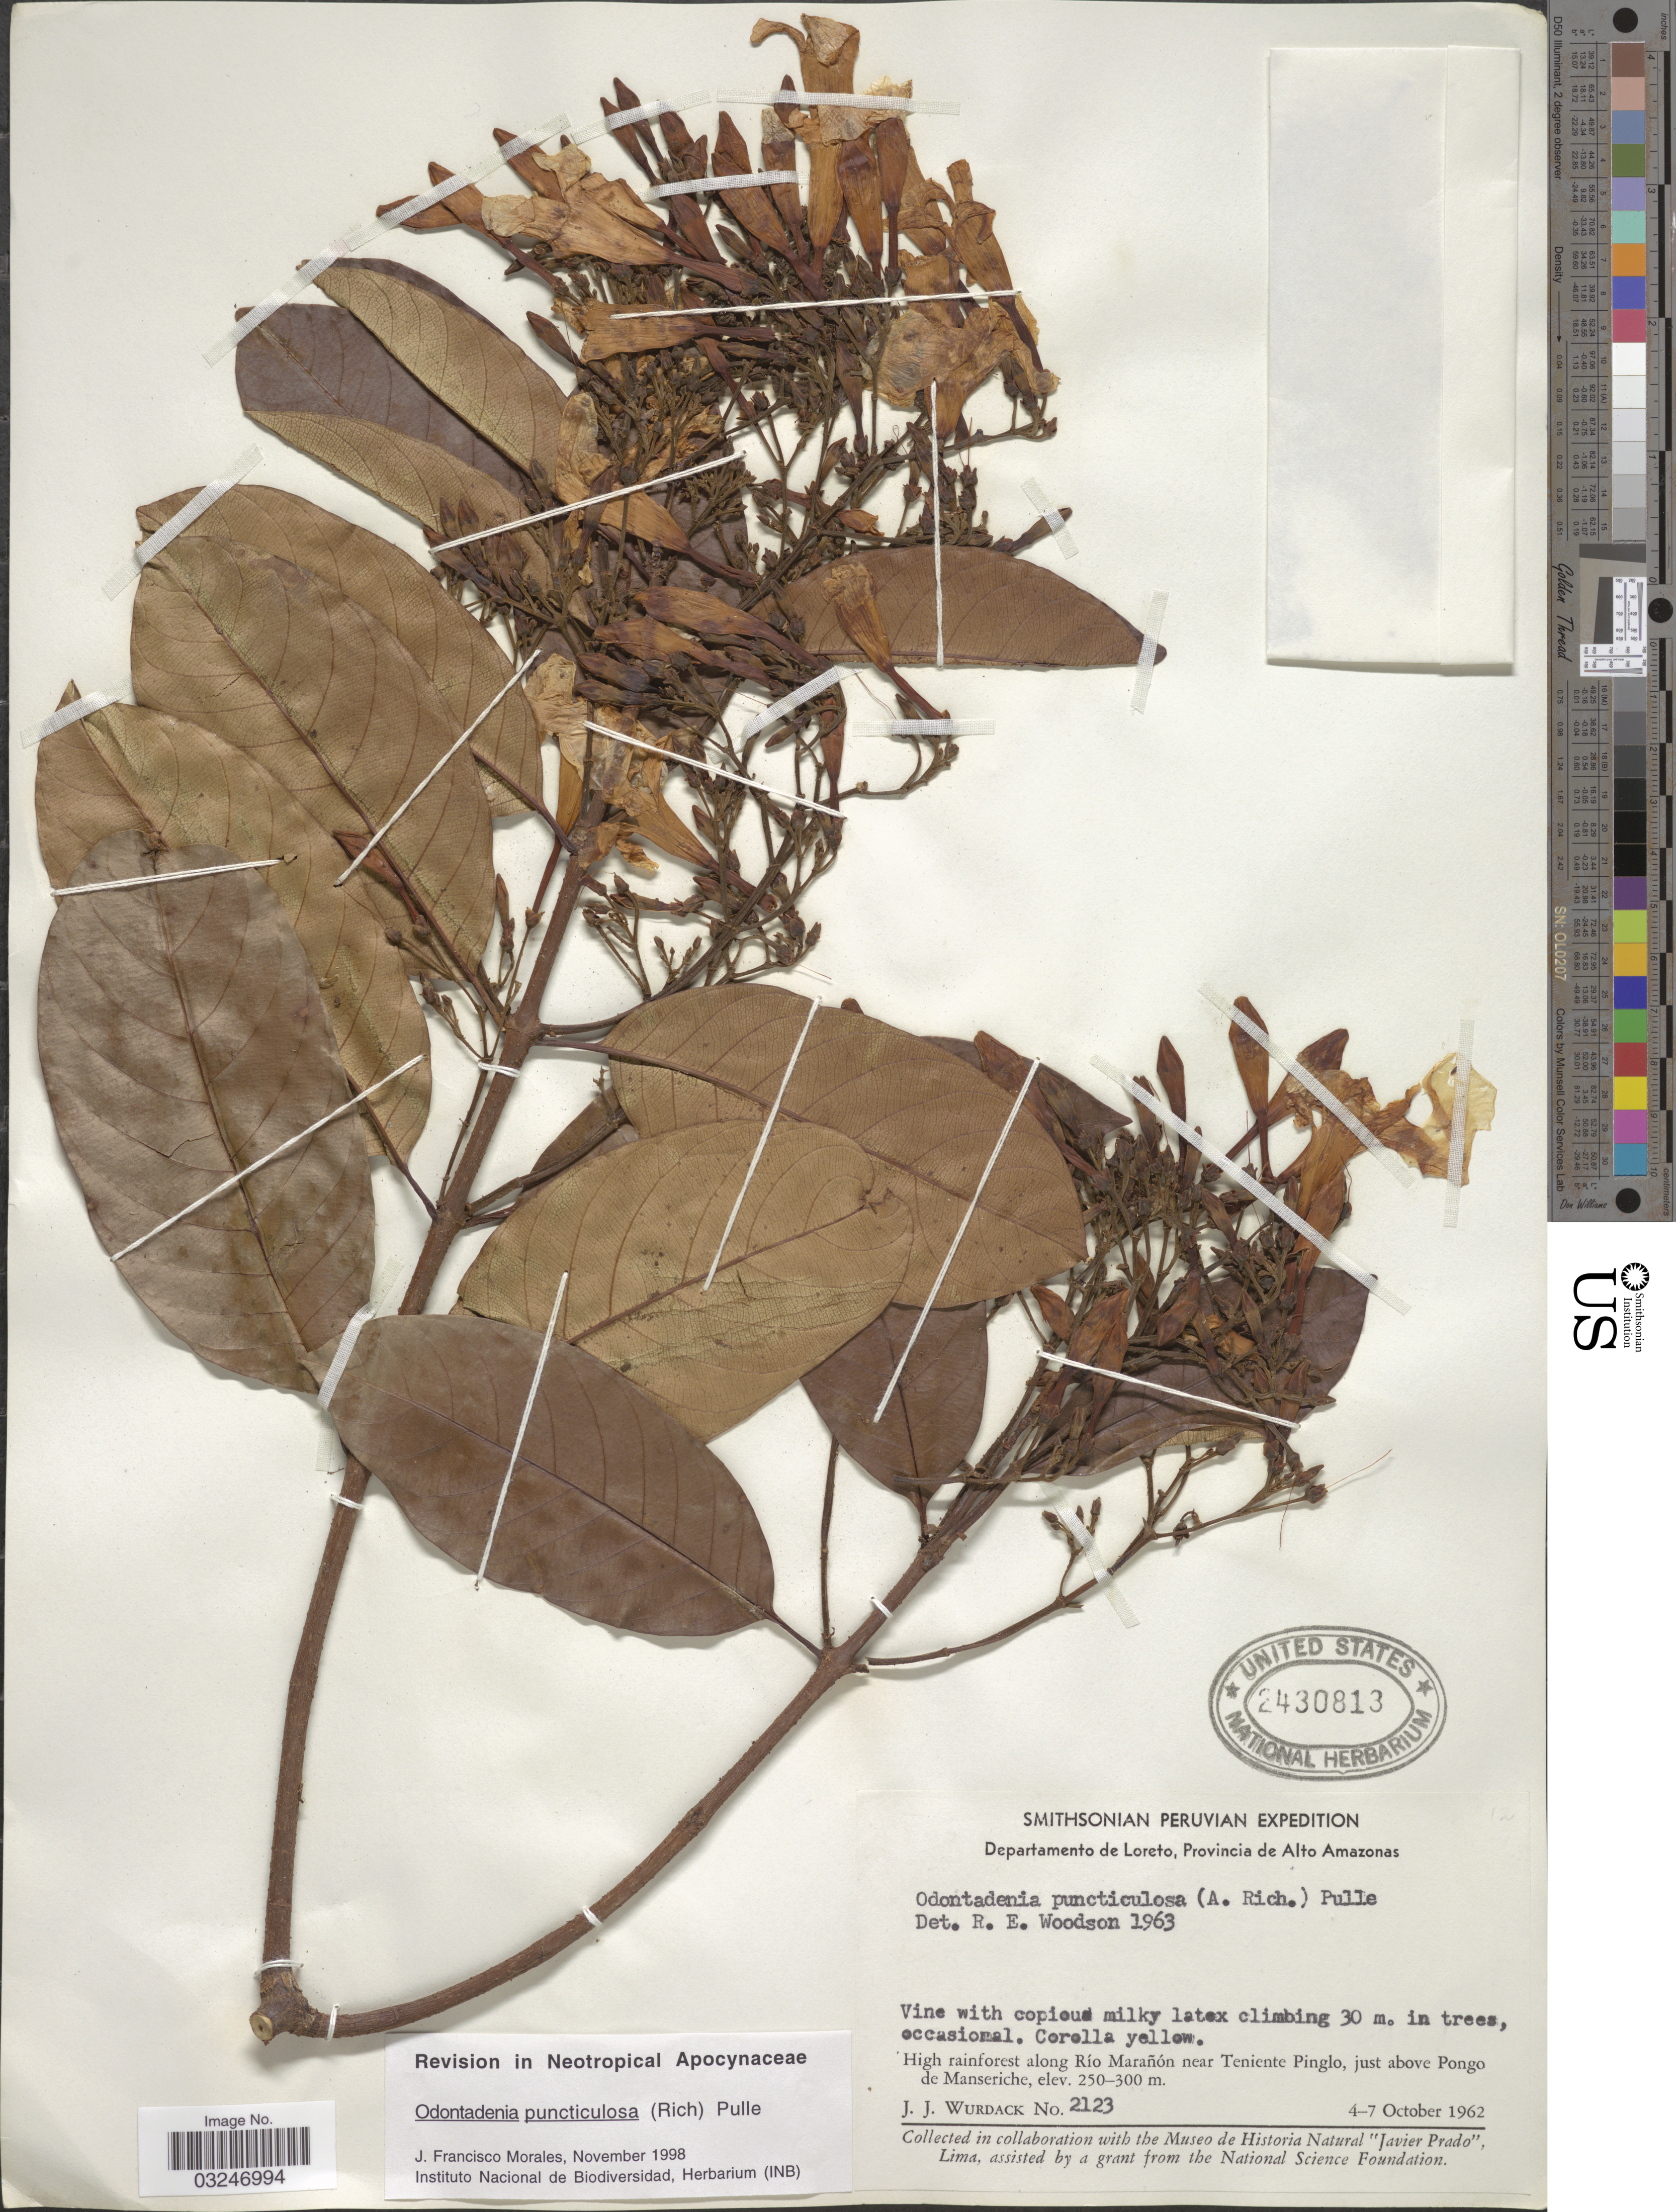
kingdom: Plantae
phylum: Tracheophyta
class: Magnoliopsida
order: Gentianales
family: Apocynaceae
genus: Odontadenia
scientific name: Odontadenia puncticulosa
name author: (Rich.) Pulle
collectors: J. J. Wurdack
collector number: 2123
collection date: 1962-10-04/1962-10-07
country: Peru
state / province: Loreto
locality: Departamento de Loreto, Provincia de Alto Amazonas. High rainforest along Río Marañón near Teniente Pinglo, just above Pongo de Manseriche.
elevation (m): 250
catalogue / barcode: US 2430813